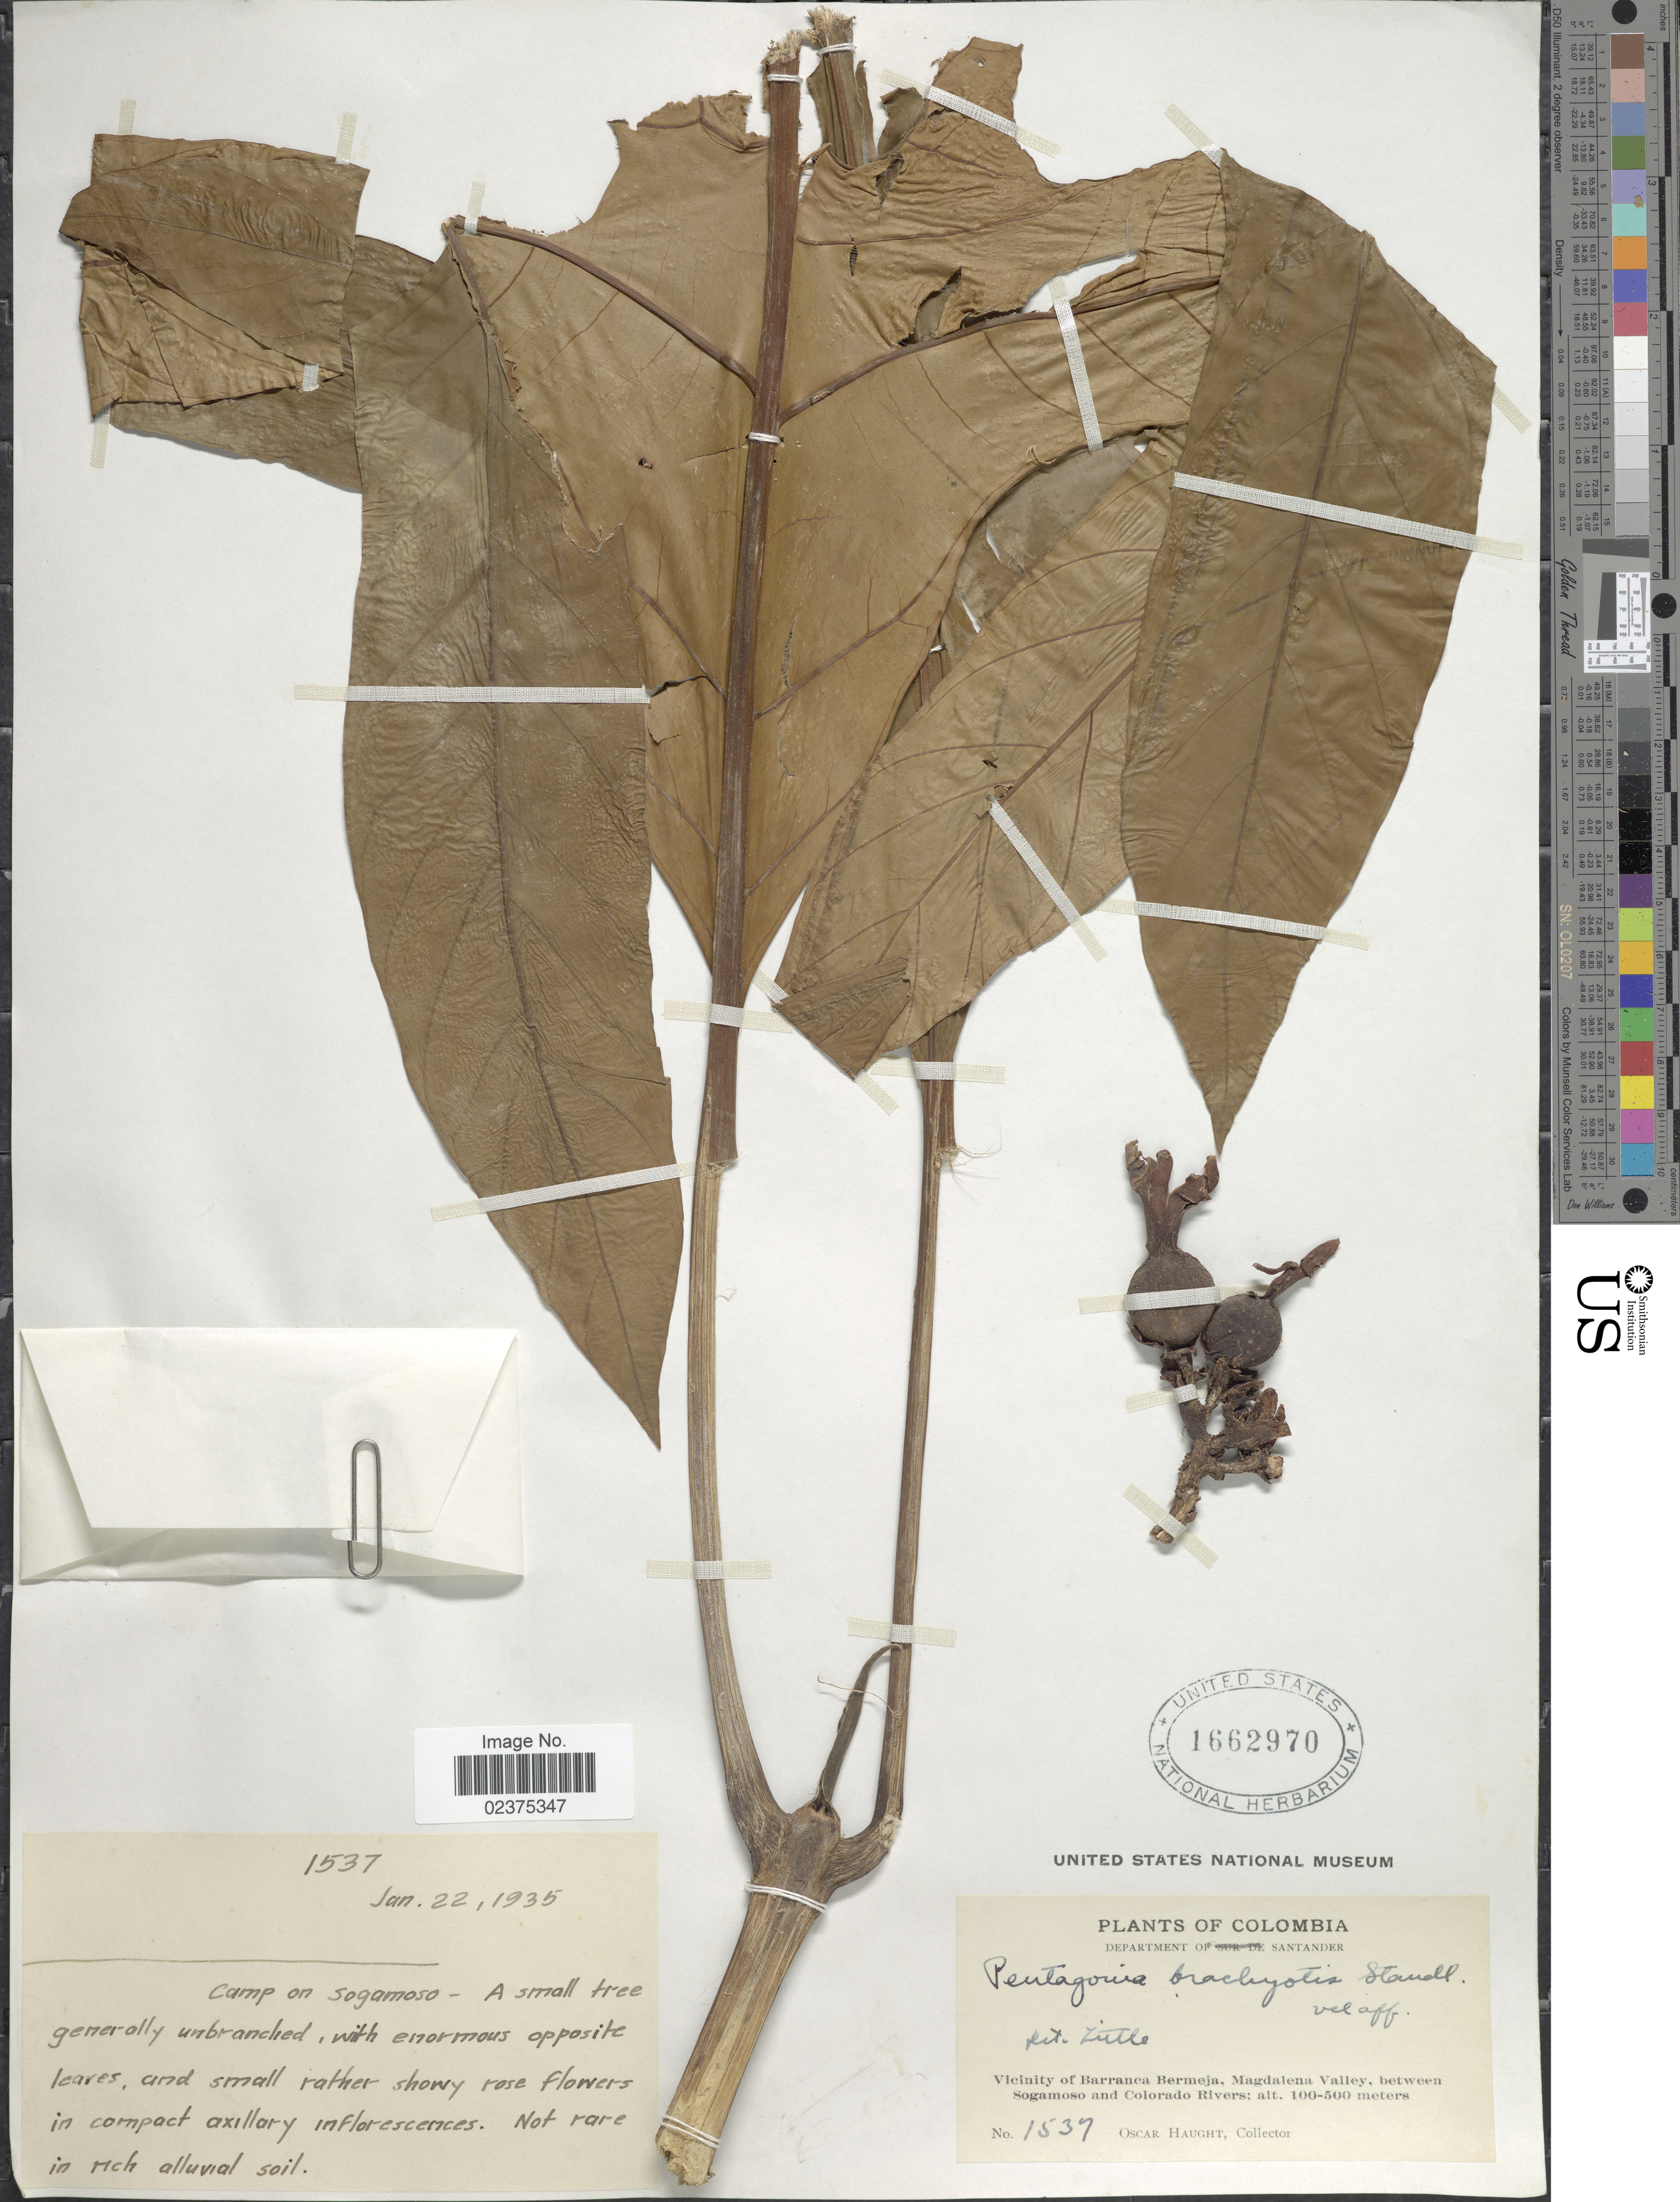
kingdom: Plantae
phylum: Tracheophyta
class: Magnoliopsida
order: Gentianales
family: Rubiaceae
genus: Pentagonia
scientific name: Pentagonia brachyotis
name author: (Standl.) Standl.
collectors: O. Haught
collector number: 1537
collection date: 1935-01-22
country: Colombia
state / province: Santander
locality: Department of Santander, Vicinity of Barranca Bermeja, Magdalena Valley, between Sogamoso and Colorado Rivers, Camp on Sogamoso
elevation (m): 100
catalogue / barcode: US 1662970